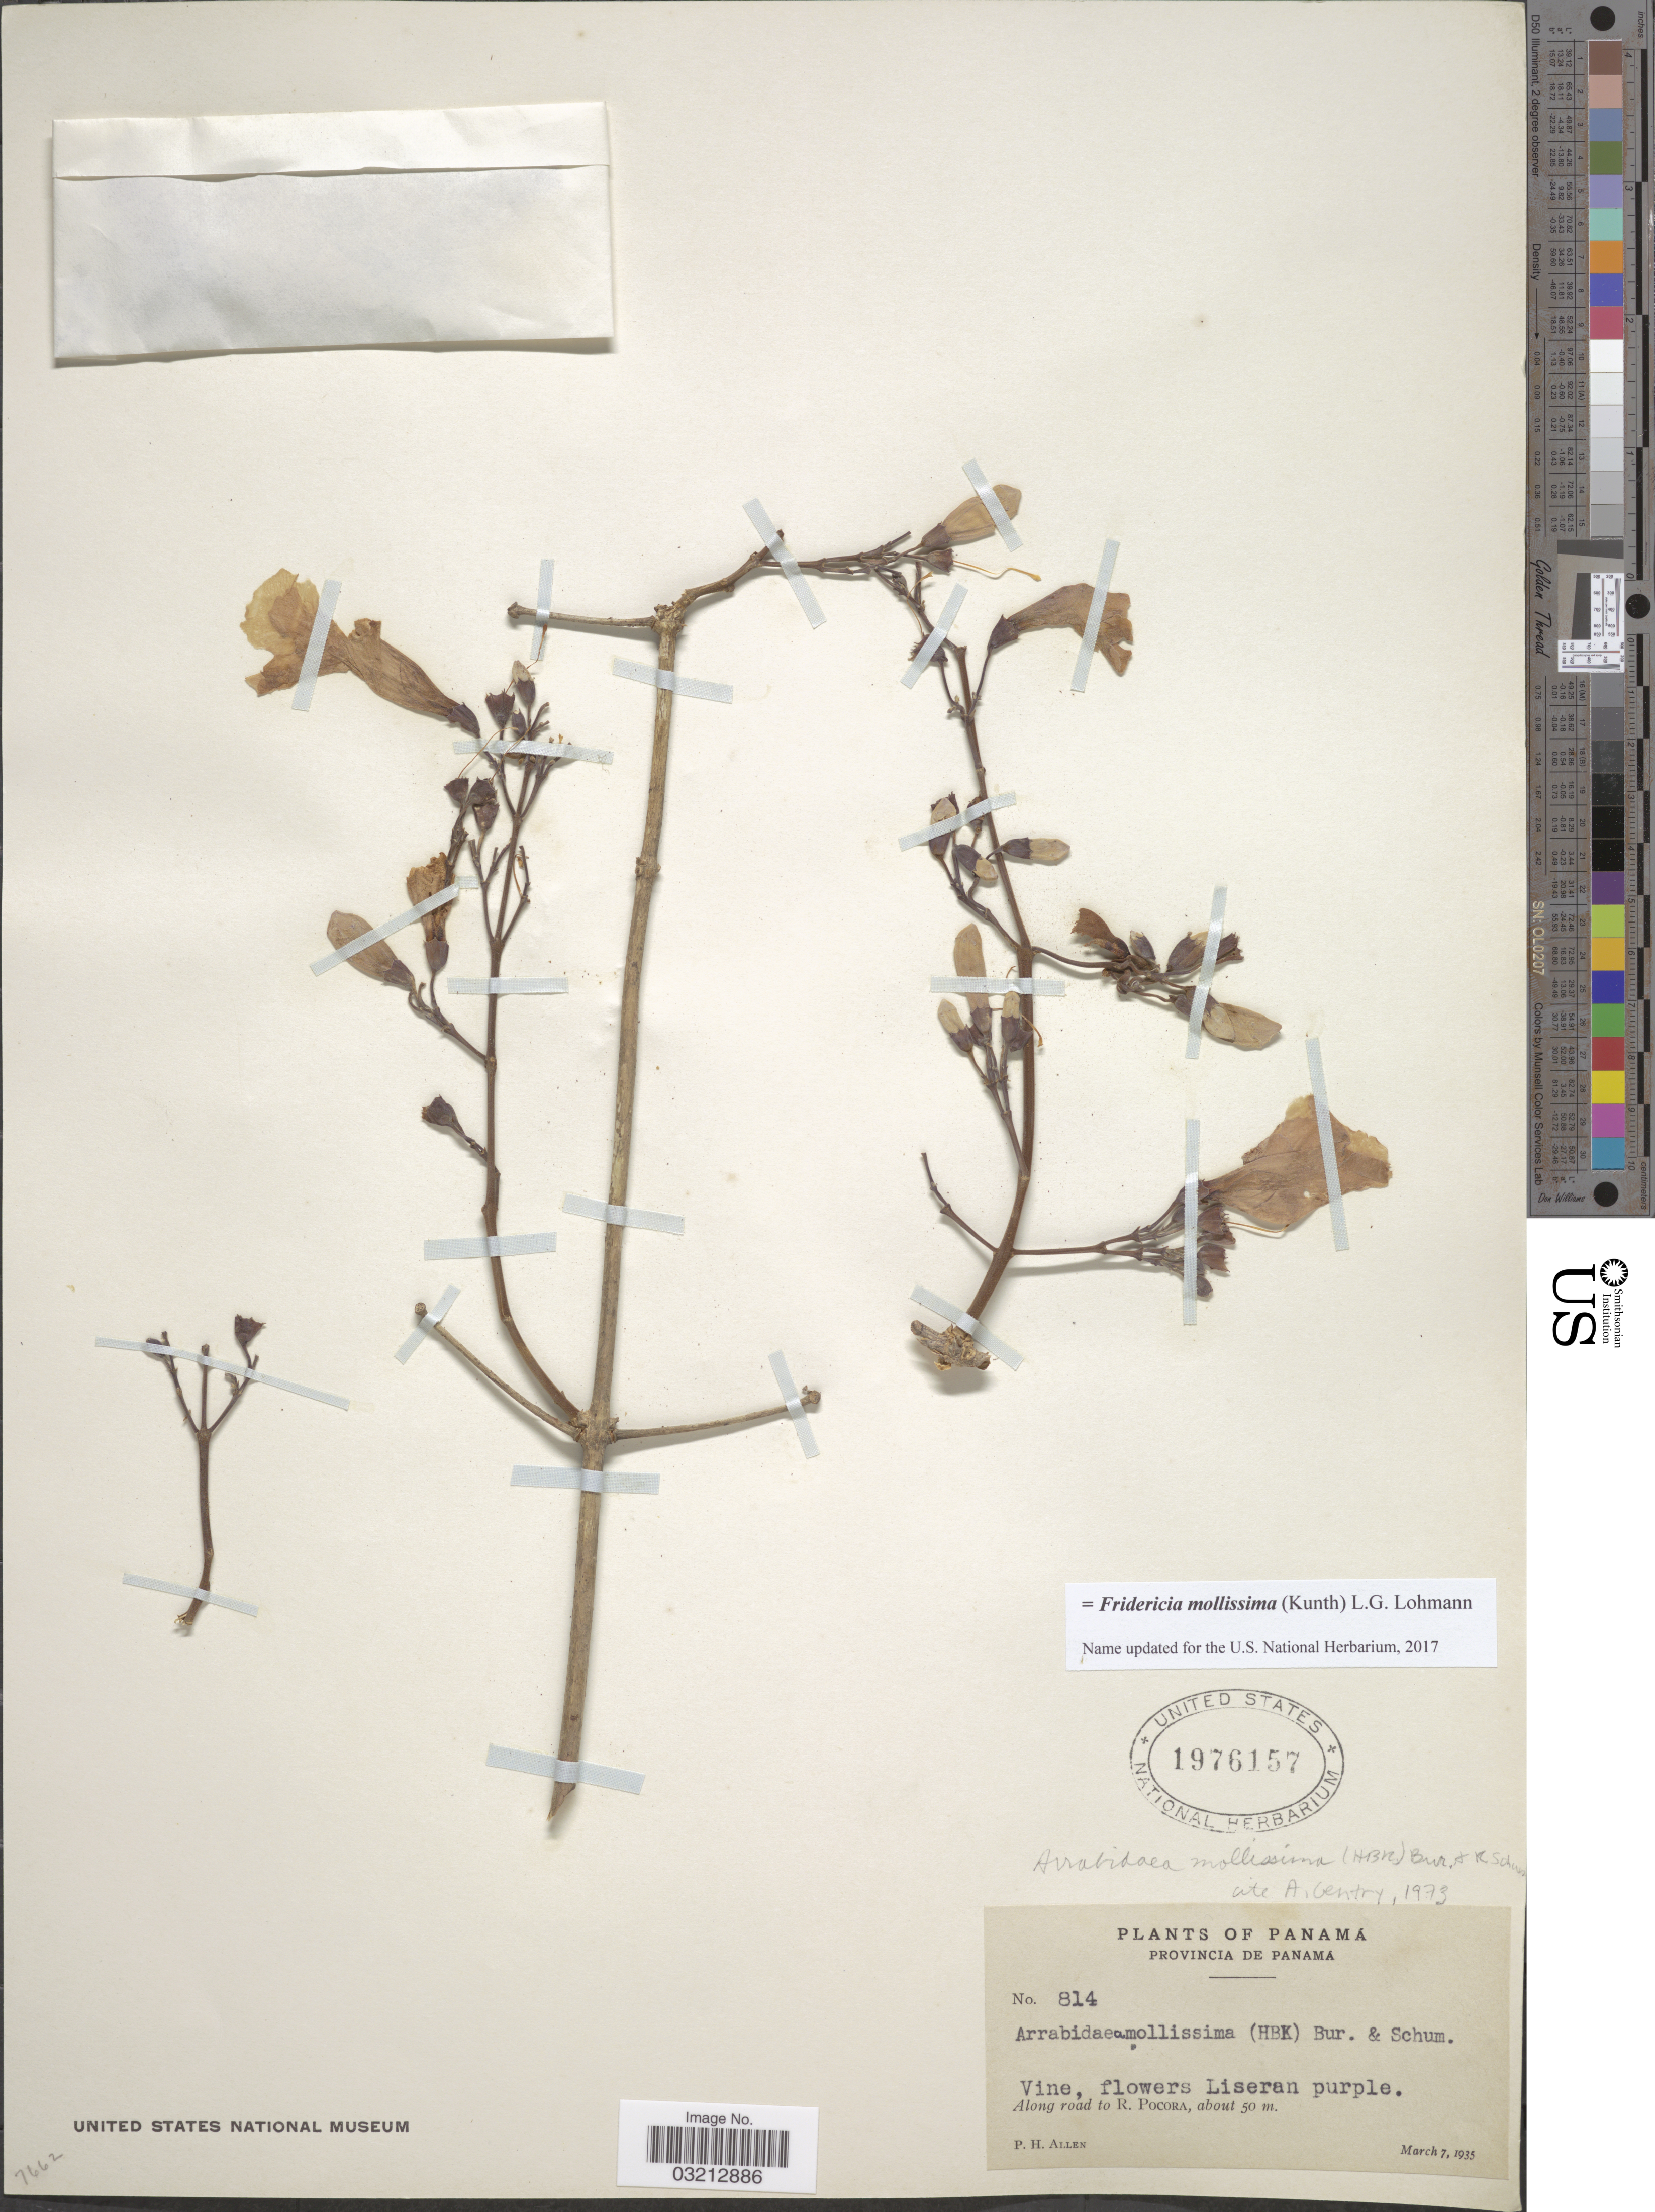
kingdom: Plantae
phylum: Tracheophyta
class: Magnoliopsida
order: Lamiales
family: Bignoniaceae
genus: Fridericia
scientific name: Fridericia mollissima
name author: (Kunth) L.G. Lohmann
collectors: P. H. Allen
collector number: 814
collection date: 1935-03-07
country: Panama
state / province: Panamá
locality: Along road to R. Pocora.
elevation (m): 50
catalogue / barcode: US 1976157